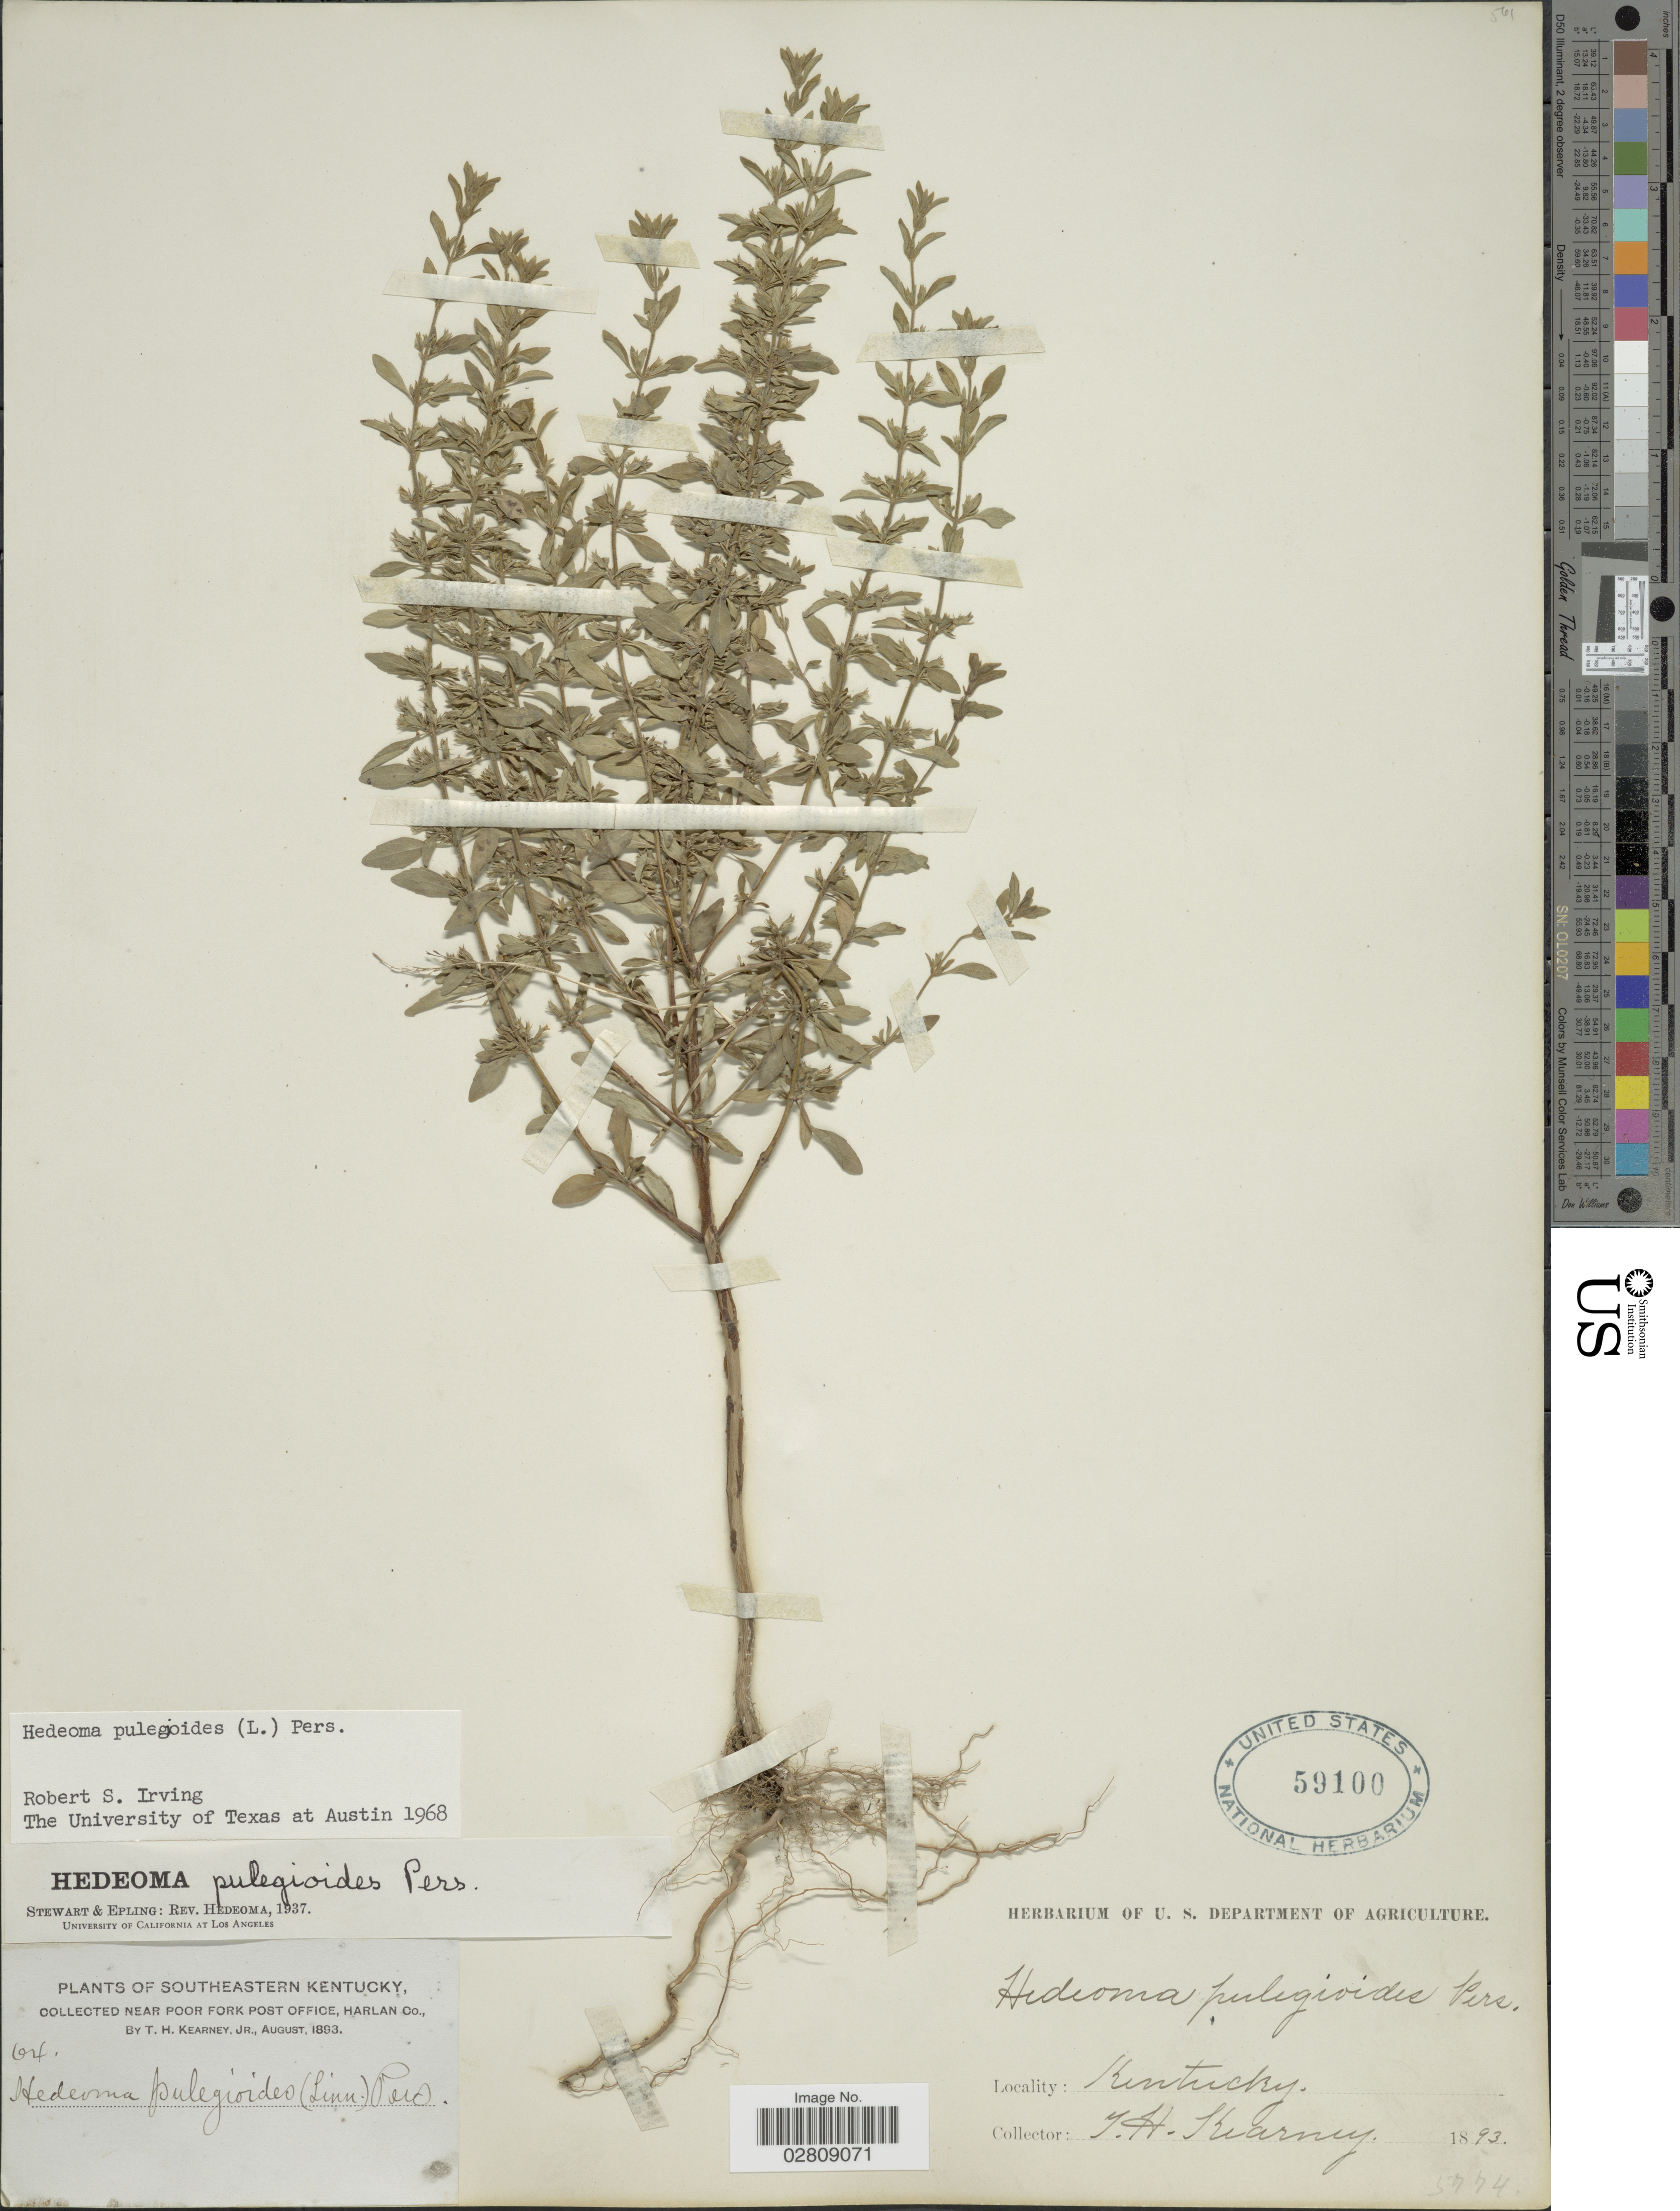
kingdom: Plantae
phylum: Tracheophyta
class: Magnoliopsida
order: Lamiales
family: Lamiaceae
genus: Hedeoma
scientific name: Hedeoma pulegioides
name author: (L.) Pers.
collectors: T. H. Kearney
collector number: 64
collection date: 1893-08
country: United States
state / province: Kentucky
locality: Southeastern Kentucky, near Poor Fork Post Office, Harlan Co.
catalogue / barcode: US 59100